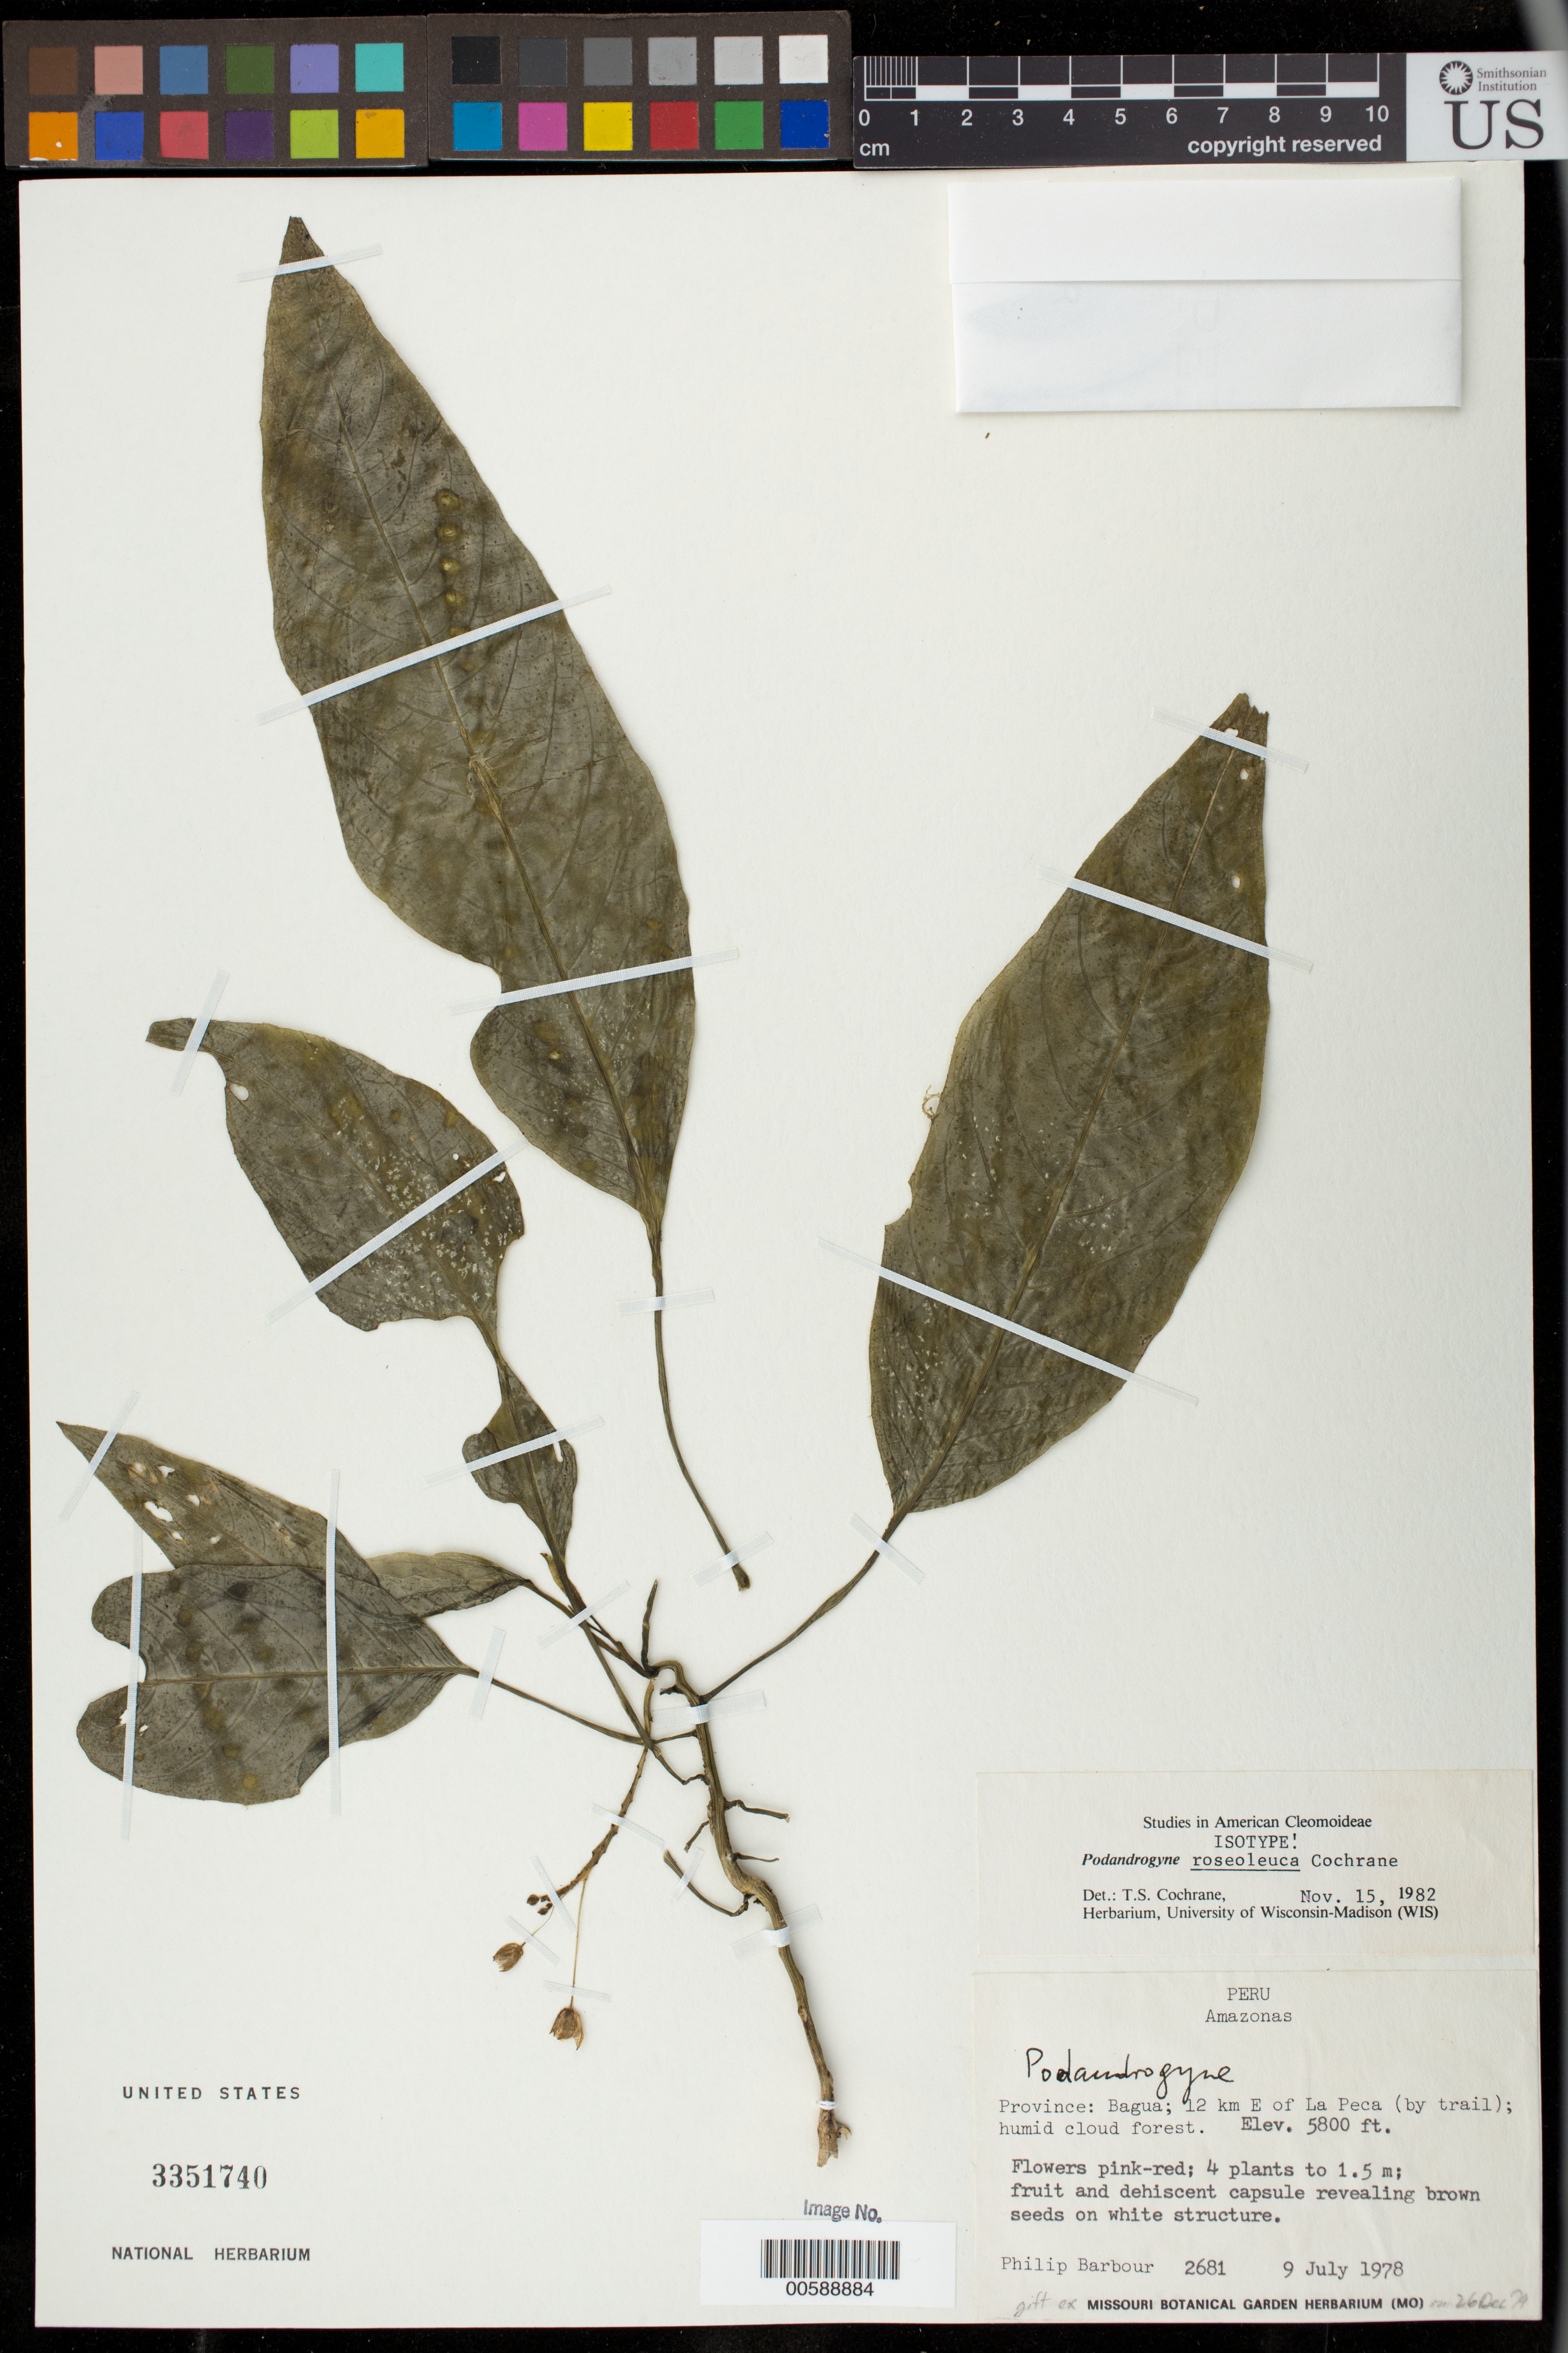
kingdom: Plantae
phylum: Tracheophyta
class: Magnoliopsida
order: Brassicales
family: Cleomaceae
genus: Podandrogyne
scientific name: Podandrogyne roseoleuca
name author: Cochrane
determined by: Cochrane, T. S.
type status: Isotype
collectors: P. Barbour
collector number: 2681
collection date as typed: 09 Jul 1978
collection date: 1978-07-09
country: Peru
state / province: Amazonas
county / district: Bagua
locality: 25 km E of La Peca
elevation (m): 1768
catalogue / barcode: US 3351740